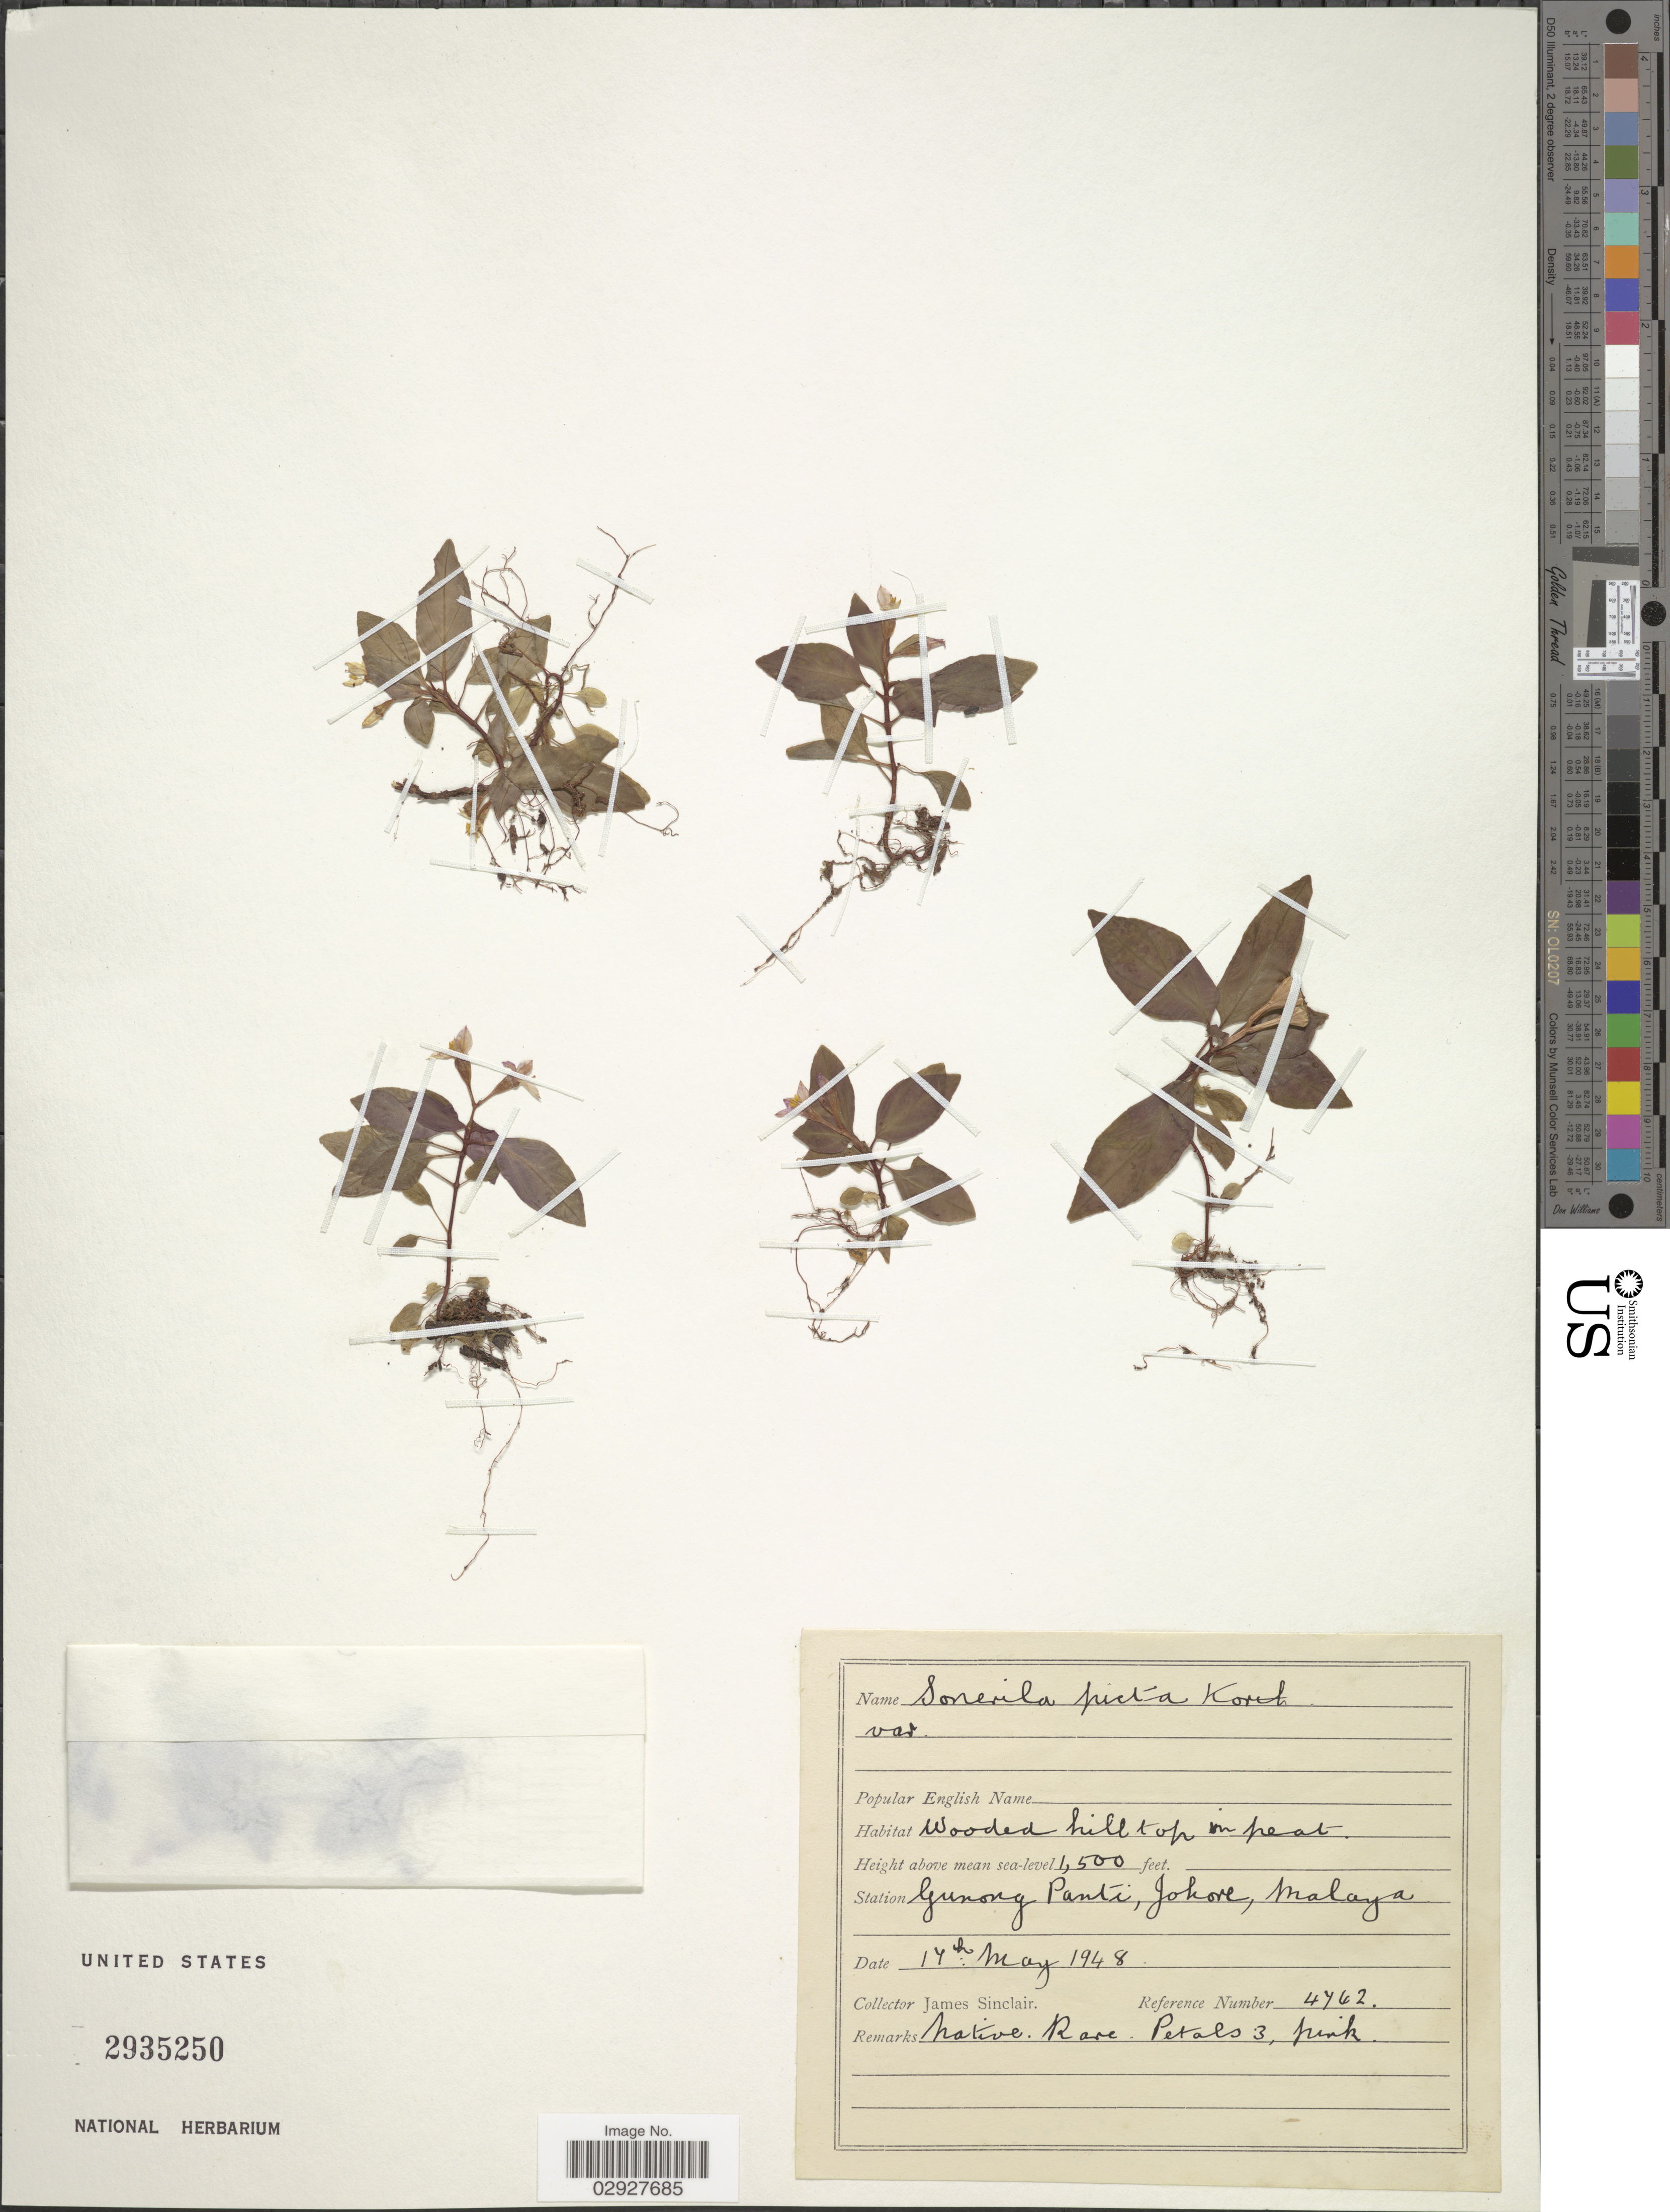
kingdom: Plantae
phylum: Tracheophyta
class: Magnoliopsida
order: Myrtales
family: Melastomataceae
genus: Sonerila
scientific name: Sonerila picta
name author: Kunth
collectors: J. Sinclair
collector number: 4762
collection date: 1948-05-17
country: Malaysia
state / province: Johor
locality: Gunong Panti, Johore, Malaya.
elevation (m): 457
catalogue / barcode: US 2935250